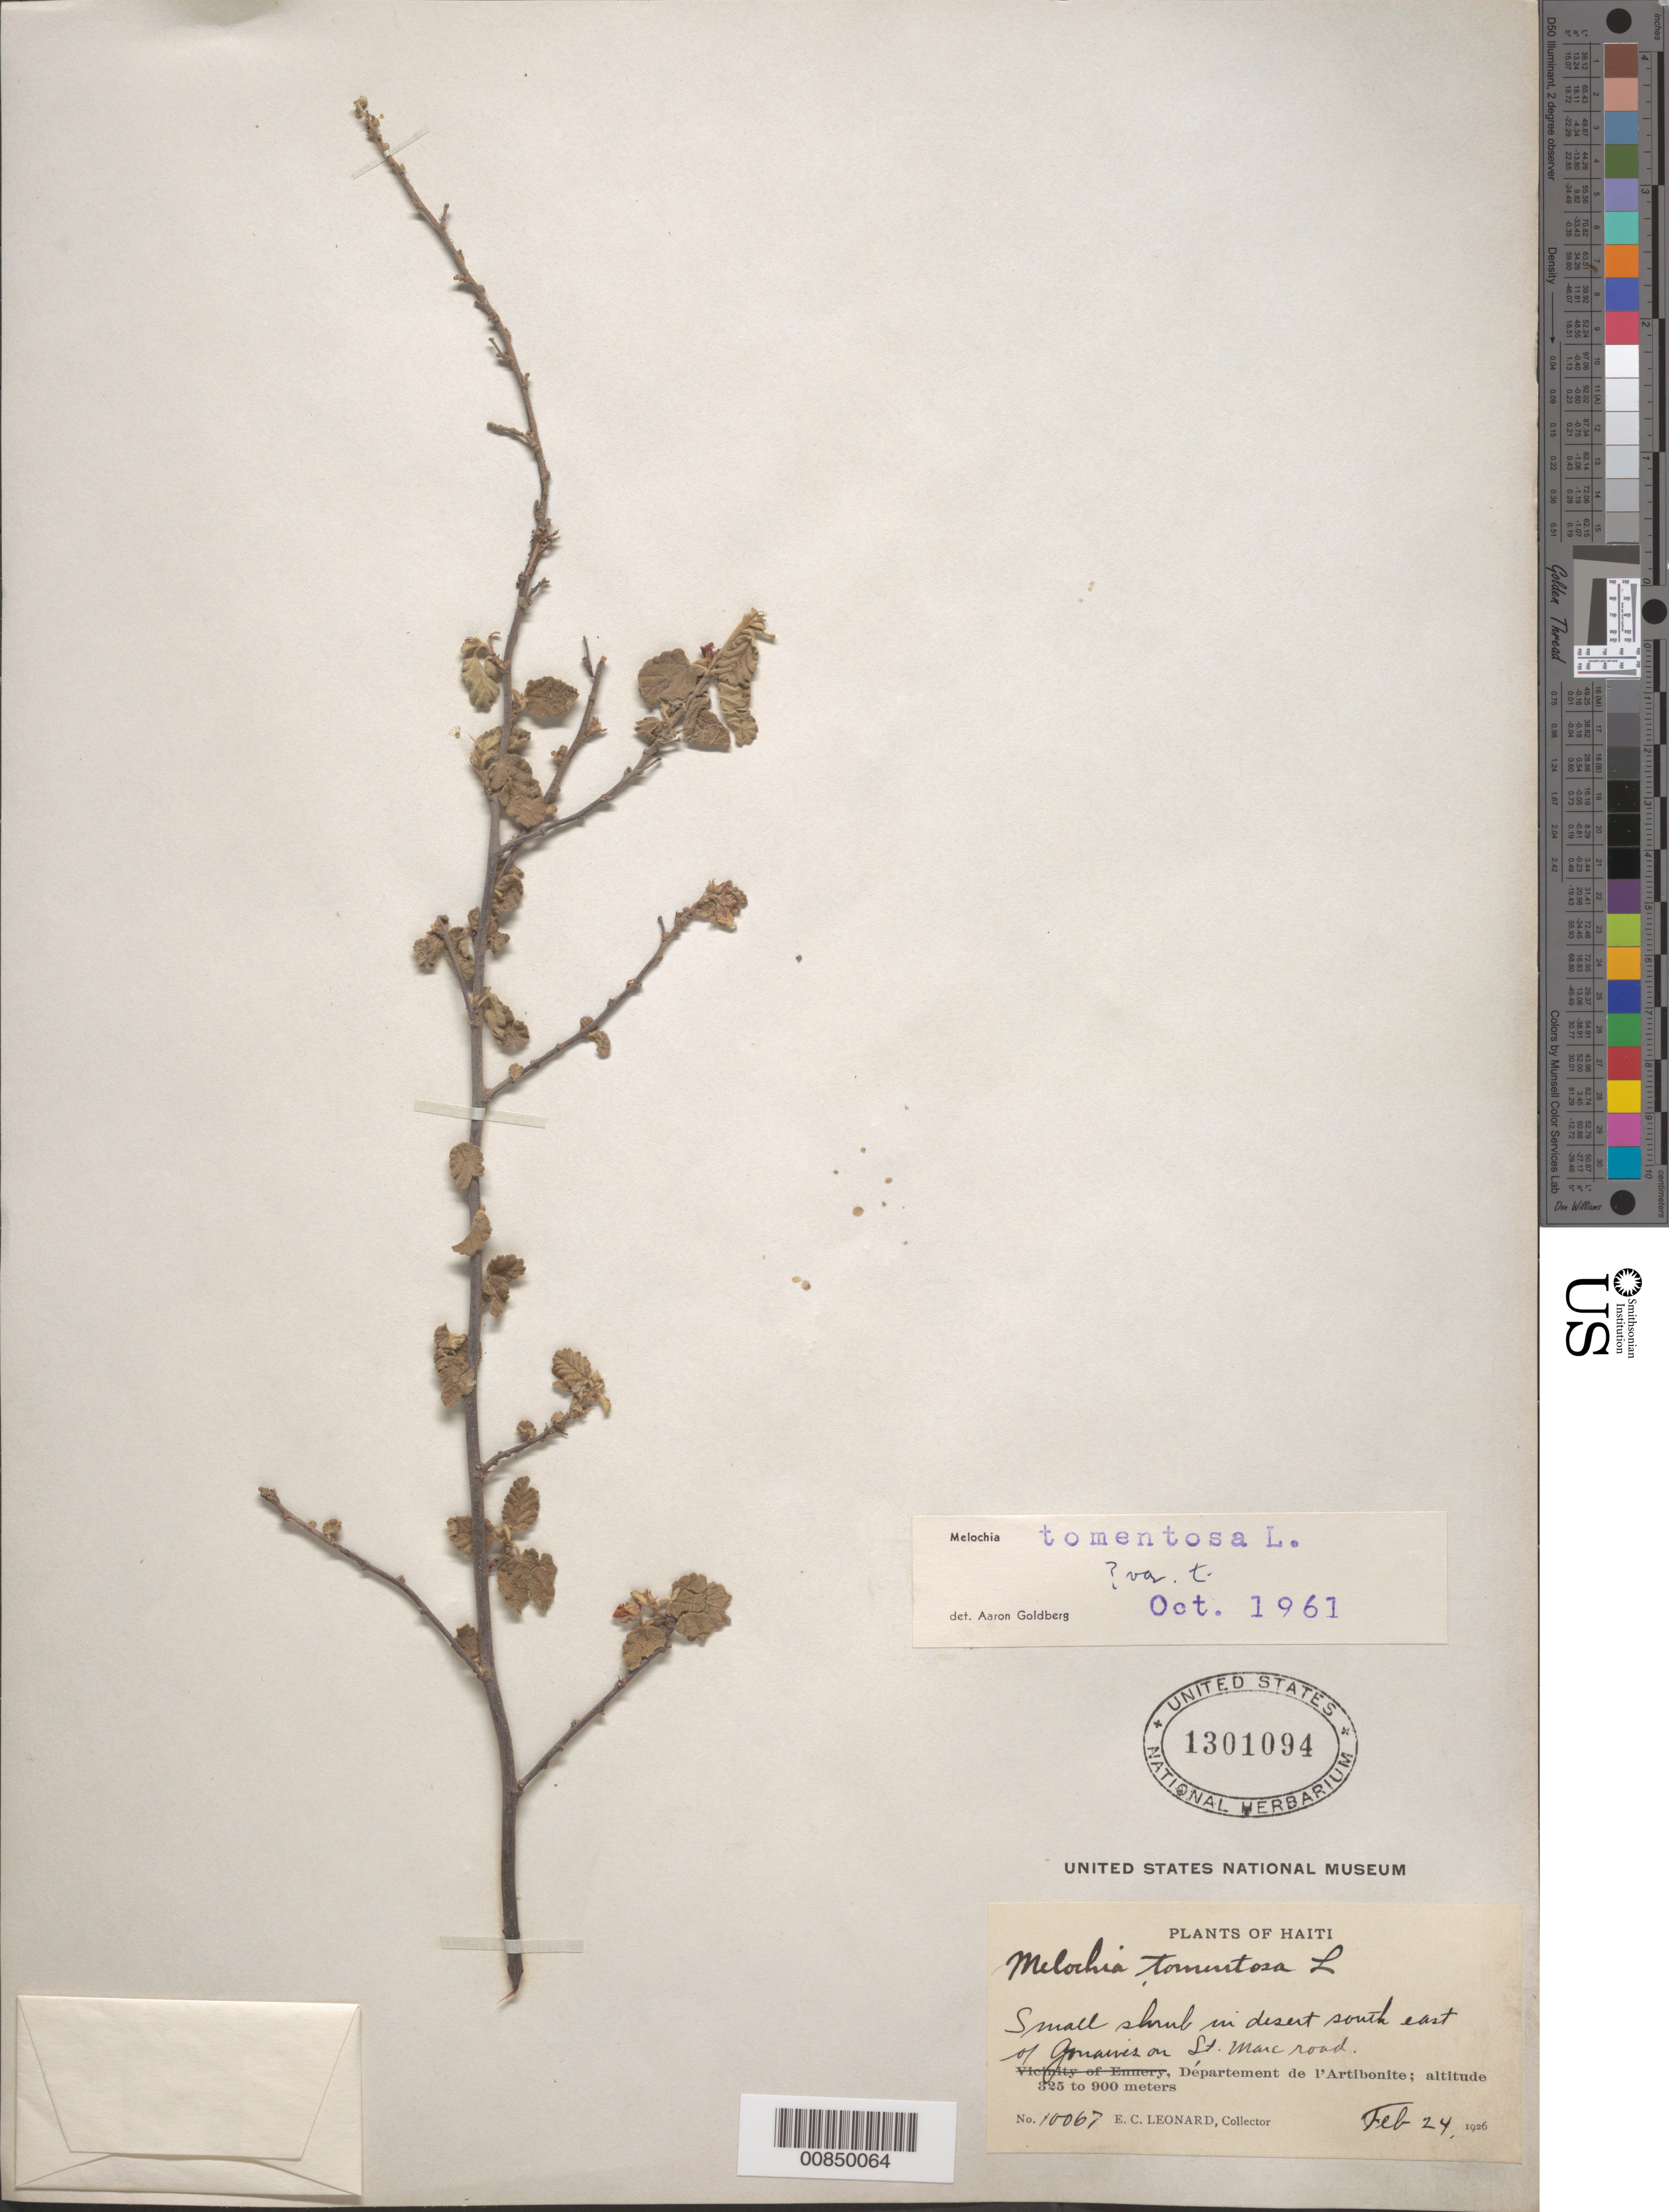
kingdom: Plantae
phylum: Tracheophyta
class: Magnoliopsida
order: Malvales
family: Malvaceae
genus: Melochia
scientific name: Melochia tomentosa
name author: L.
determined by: Goldberg, Aaron, (US), NMNH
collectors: E. C. Leonard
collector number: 10067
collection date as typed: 24 Feb 1926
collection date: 1926-02-24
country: Haiti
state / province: Artibonite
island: Hispaniola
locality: SE of Gonaives on St. Marc road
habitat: In desert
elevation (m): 325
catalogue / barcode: US 1301094